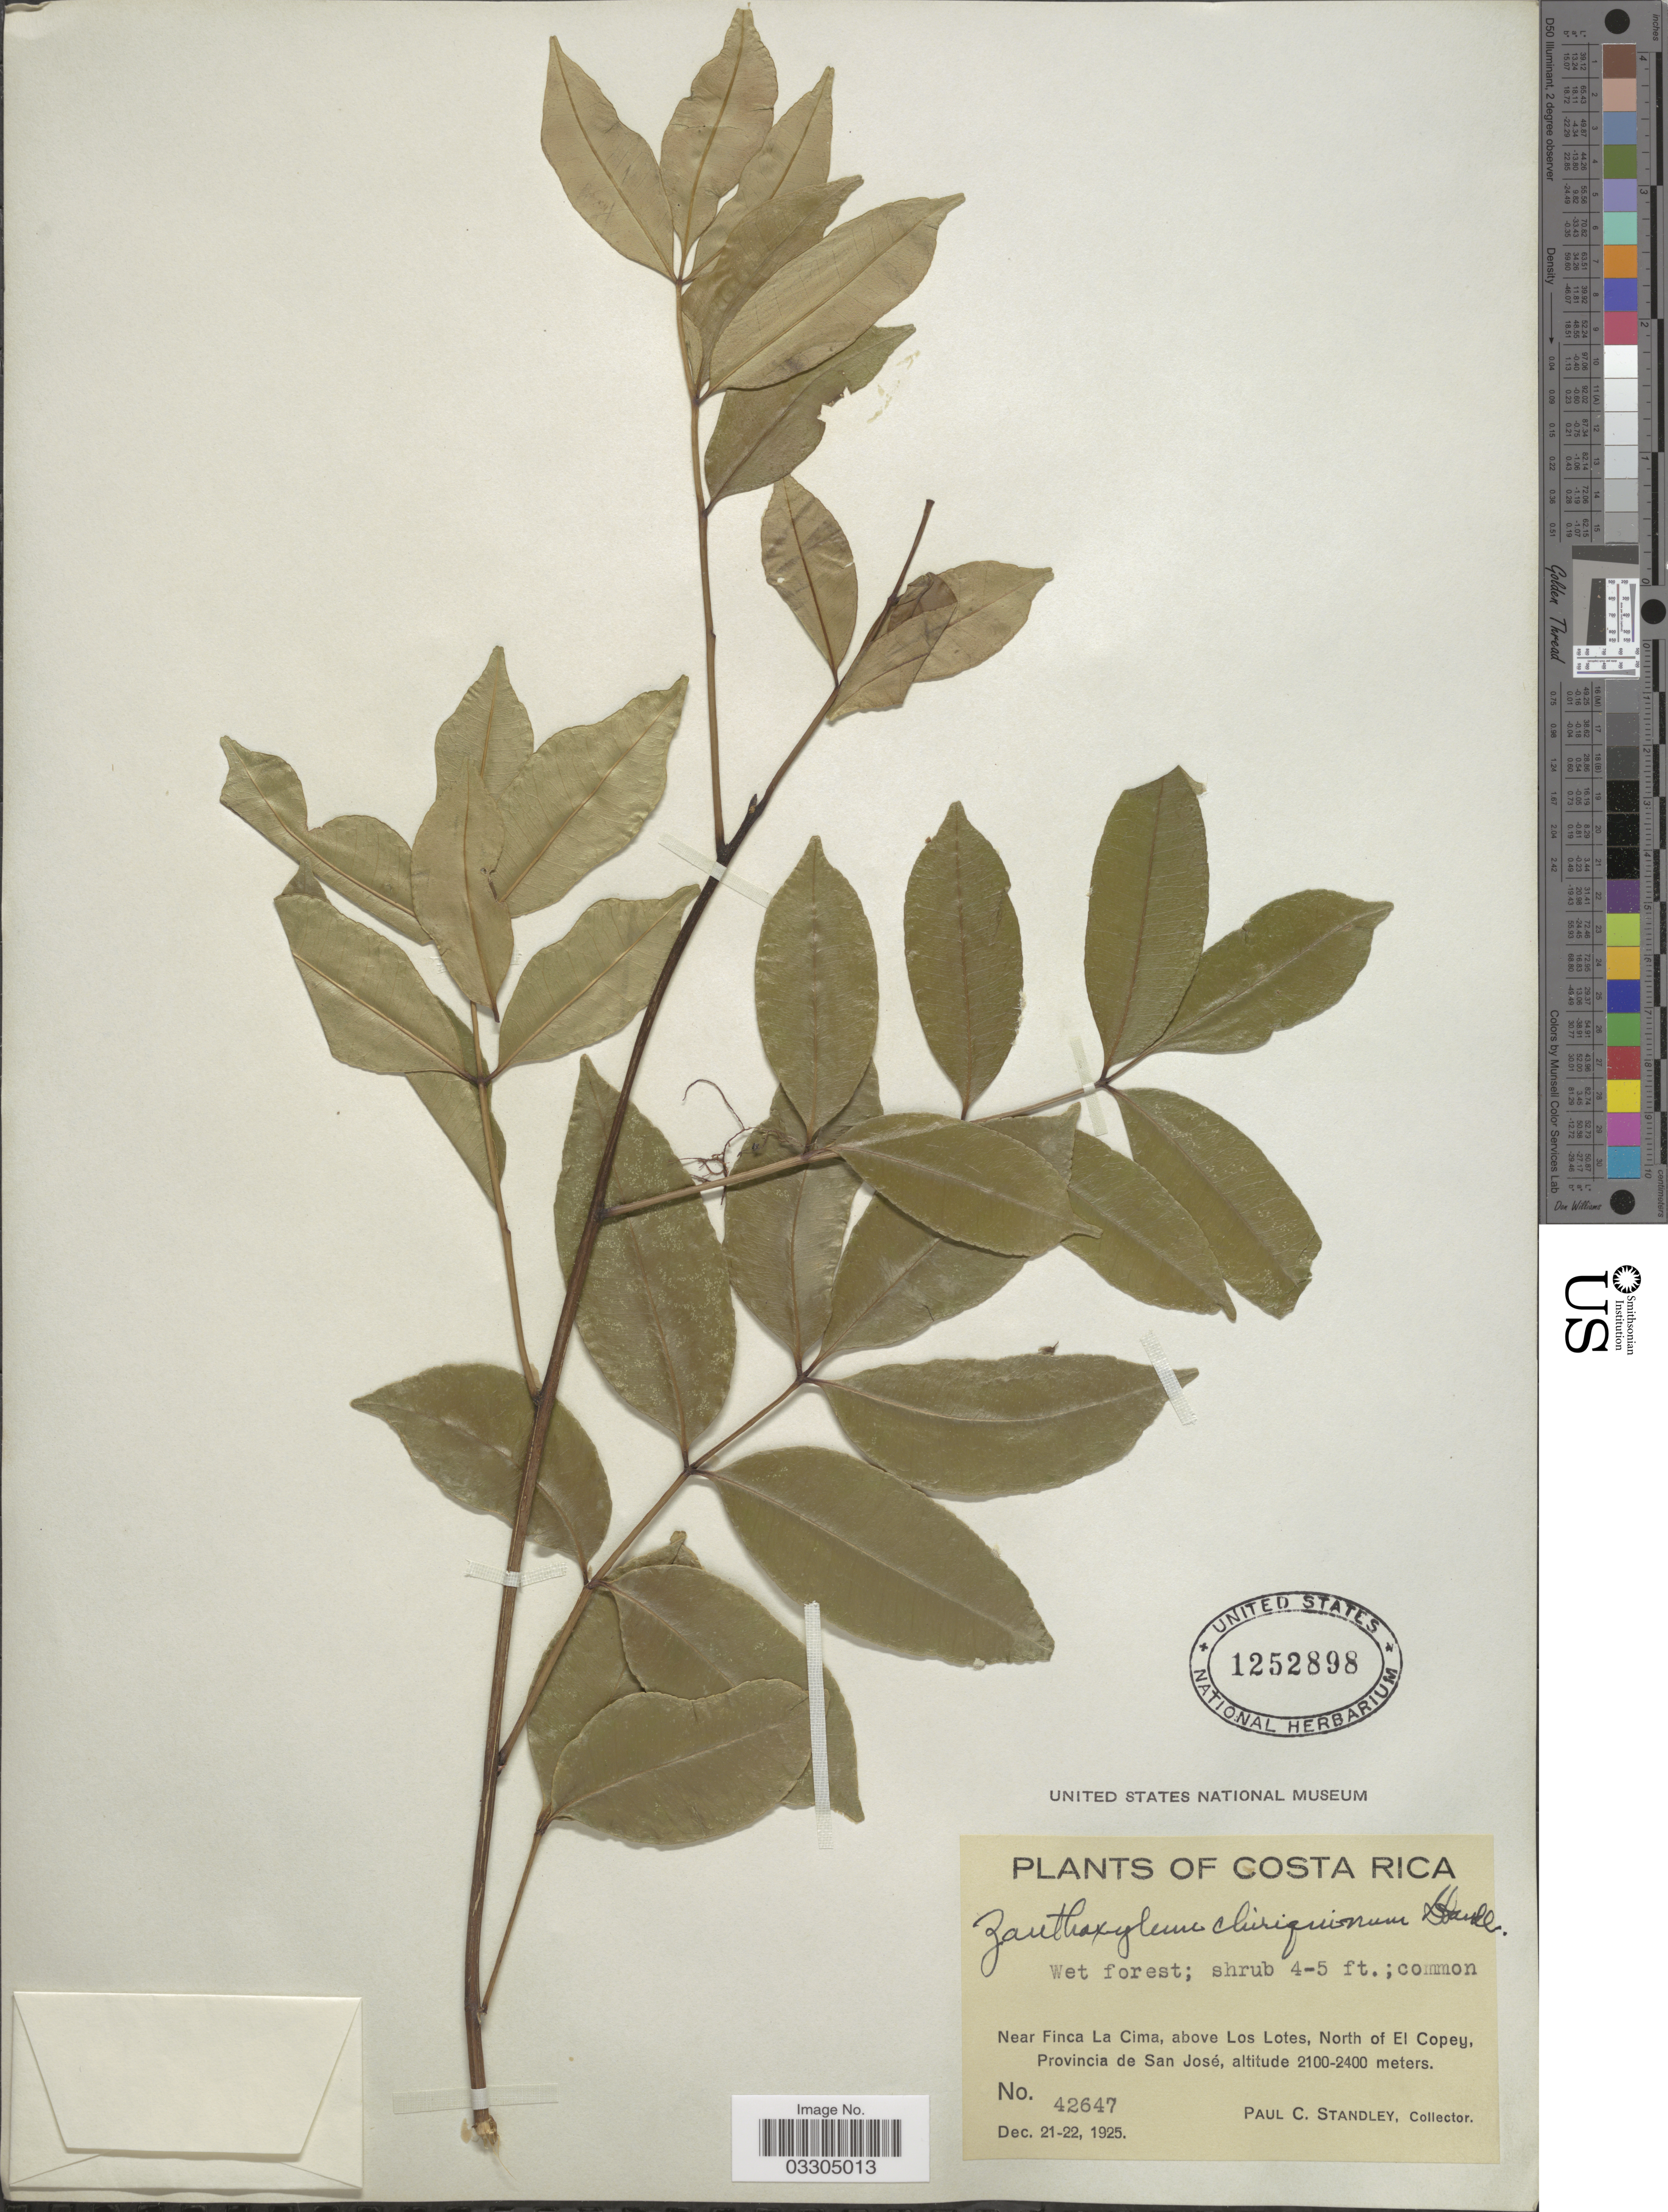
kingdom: Plantae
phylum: Tracheophyta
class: Magnoliopsida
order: Sapindales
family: Rutaceae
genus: Zanthoxylum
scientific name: Zanthoxylum chiriquinum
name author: Standl.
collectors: P. C. Standley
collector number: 42647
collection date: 1925-12-21/1925-12-22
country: Costa Rica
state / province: San José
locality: Near Finca La Cima, above Los Lotes, North of El Copey.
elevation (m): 2100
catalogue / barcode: US 1252898